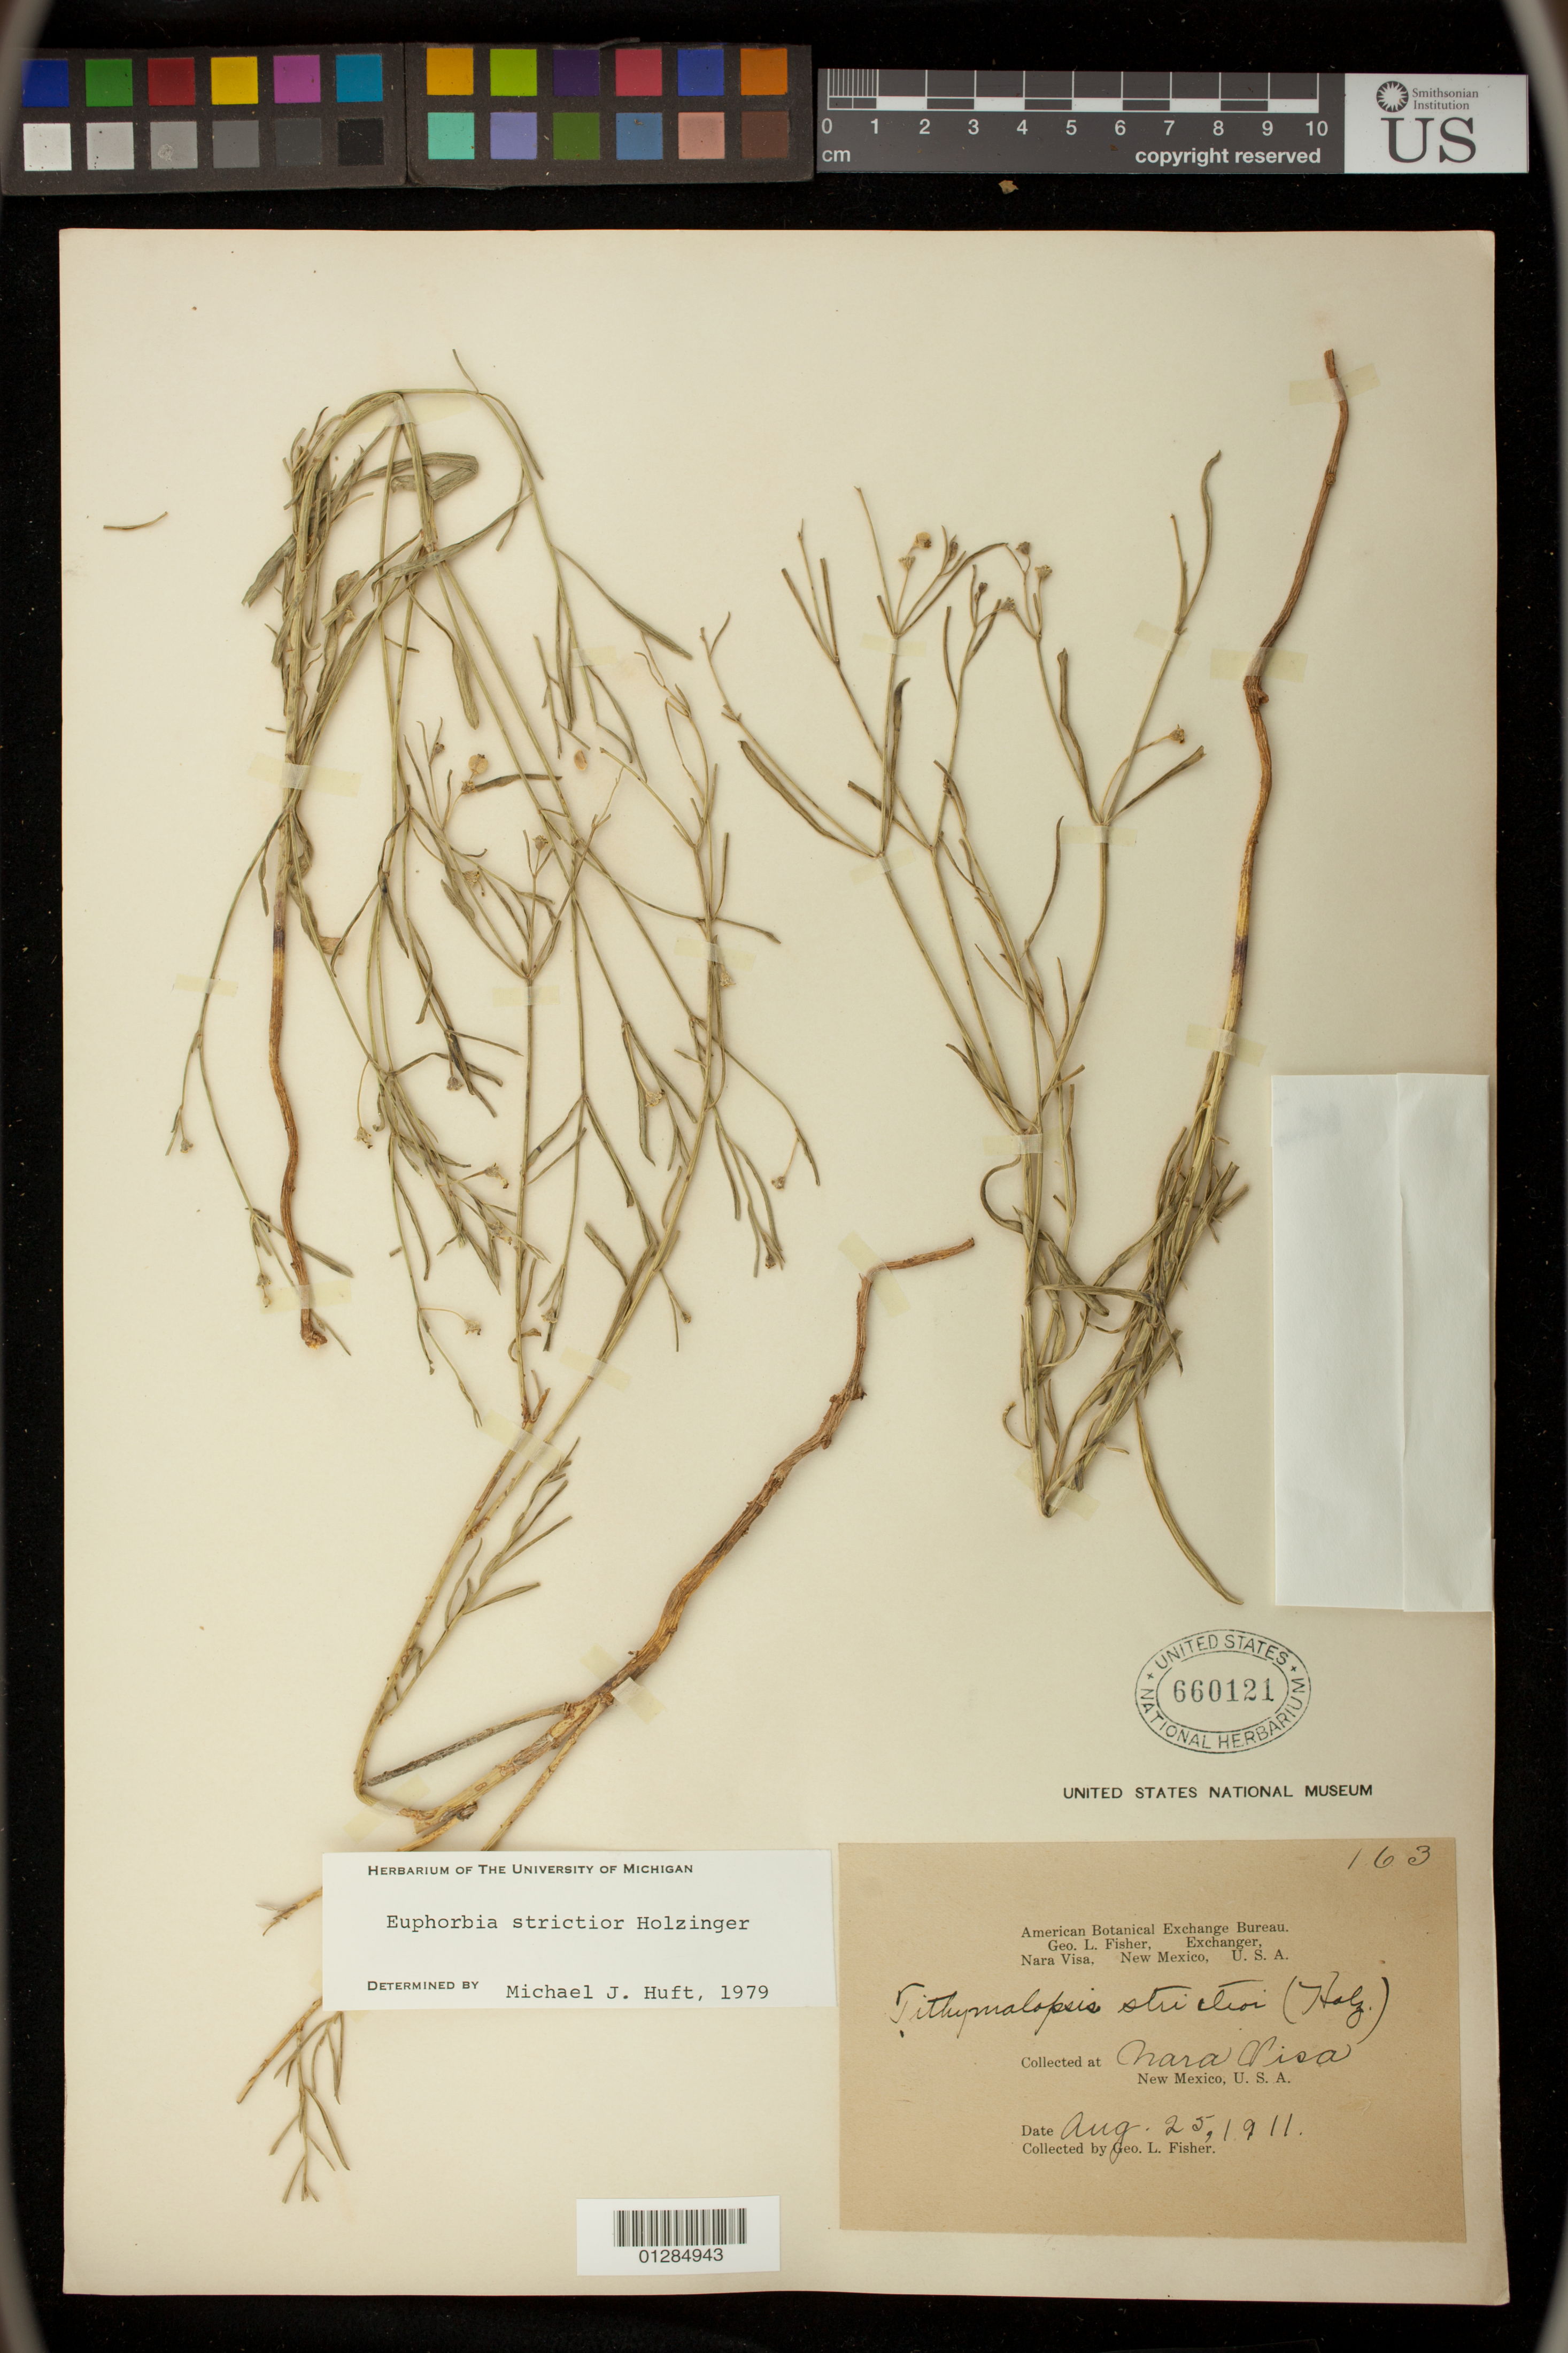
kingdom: Plantae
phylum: Tracheophyta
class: Magnoliopsida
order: Malpighiales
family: Euphorbiaceae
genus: Euphorbia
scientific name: Euphorbia strictior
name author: Holz.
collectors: G. L. Fisher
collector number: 163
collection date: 1911-08-25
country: United States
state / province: New Mexico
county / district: Quay County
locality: Nara Visa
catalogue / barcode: US 660121